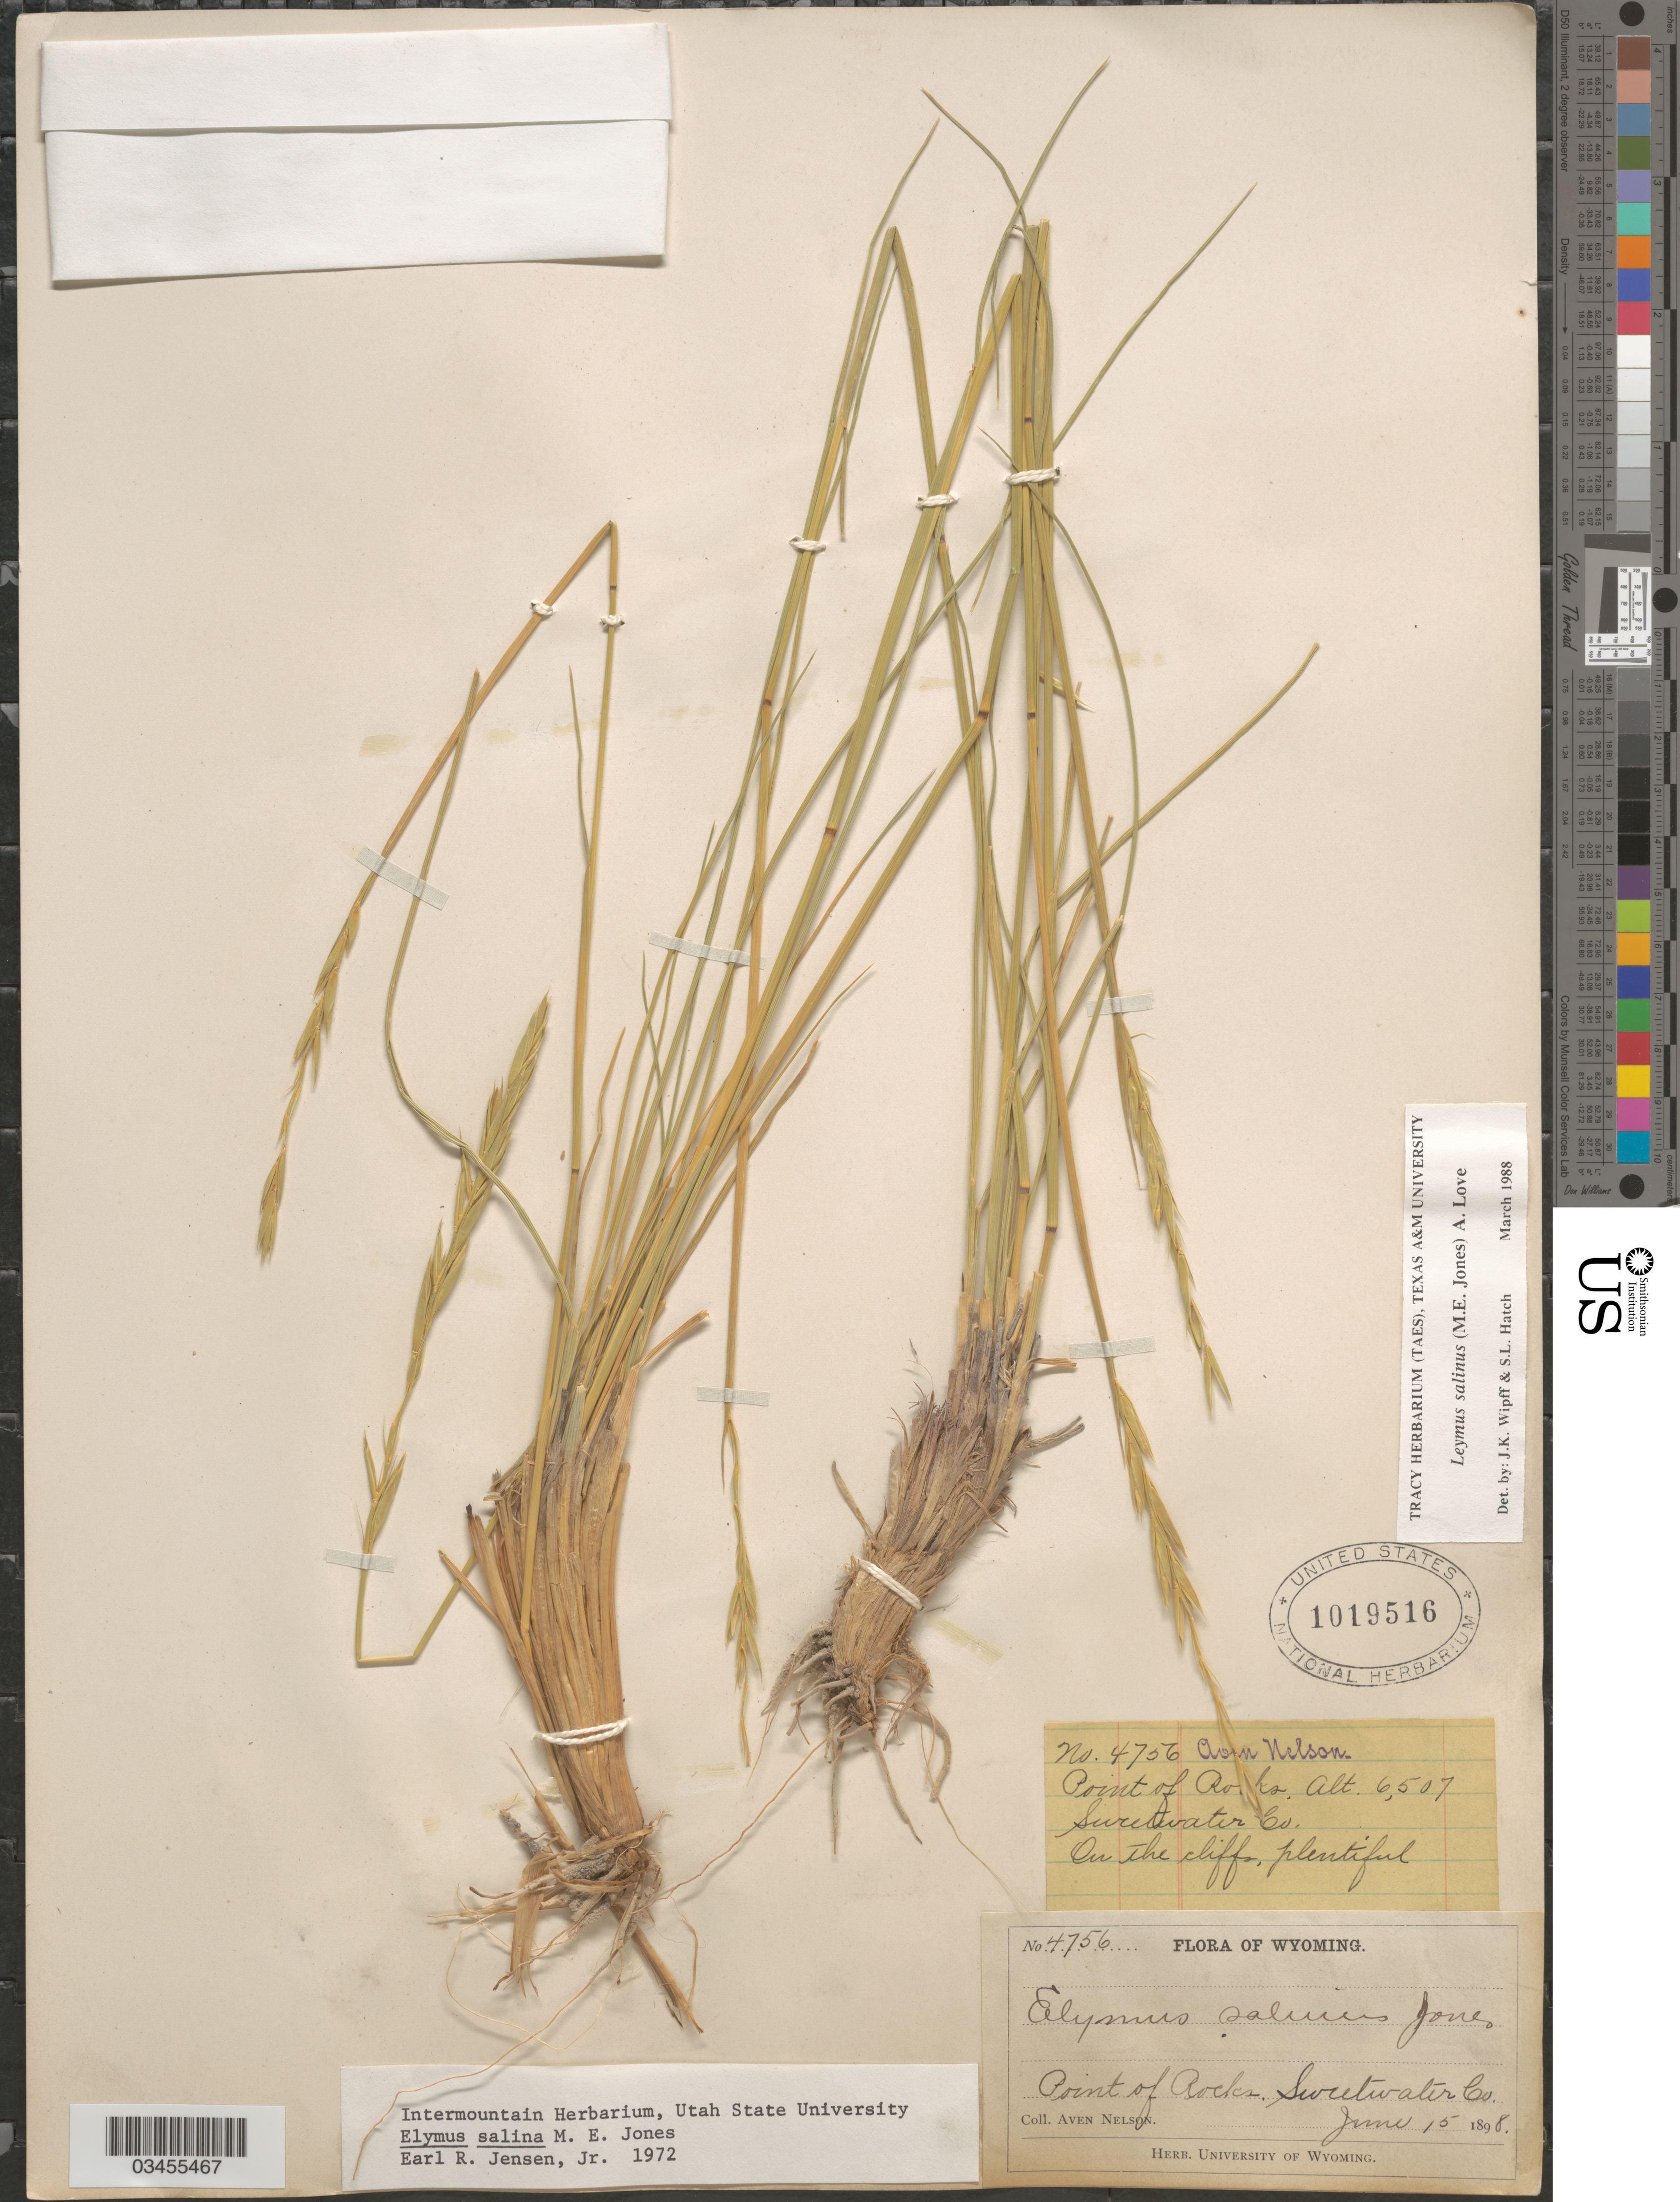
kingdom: Plantae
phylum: Tracheophyta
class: Liliopsida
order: Poales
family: Poaceae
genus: Leymus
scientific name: Leymus salina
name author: (M.E. Jones) Á. Löve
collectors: A. Nelson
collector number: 4756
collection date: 1898-06-15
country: United States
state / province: Wyoming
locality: Point of Rocks. Sweetwater Co.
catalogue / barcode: US 1019516